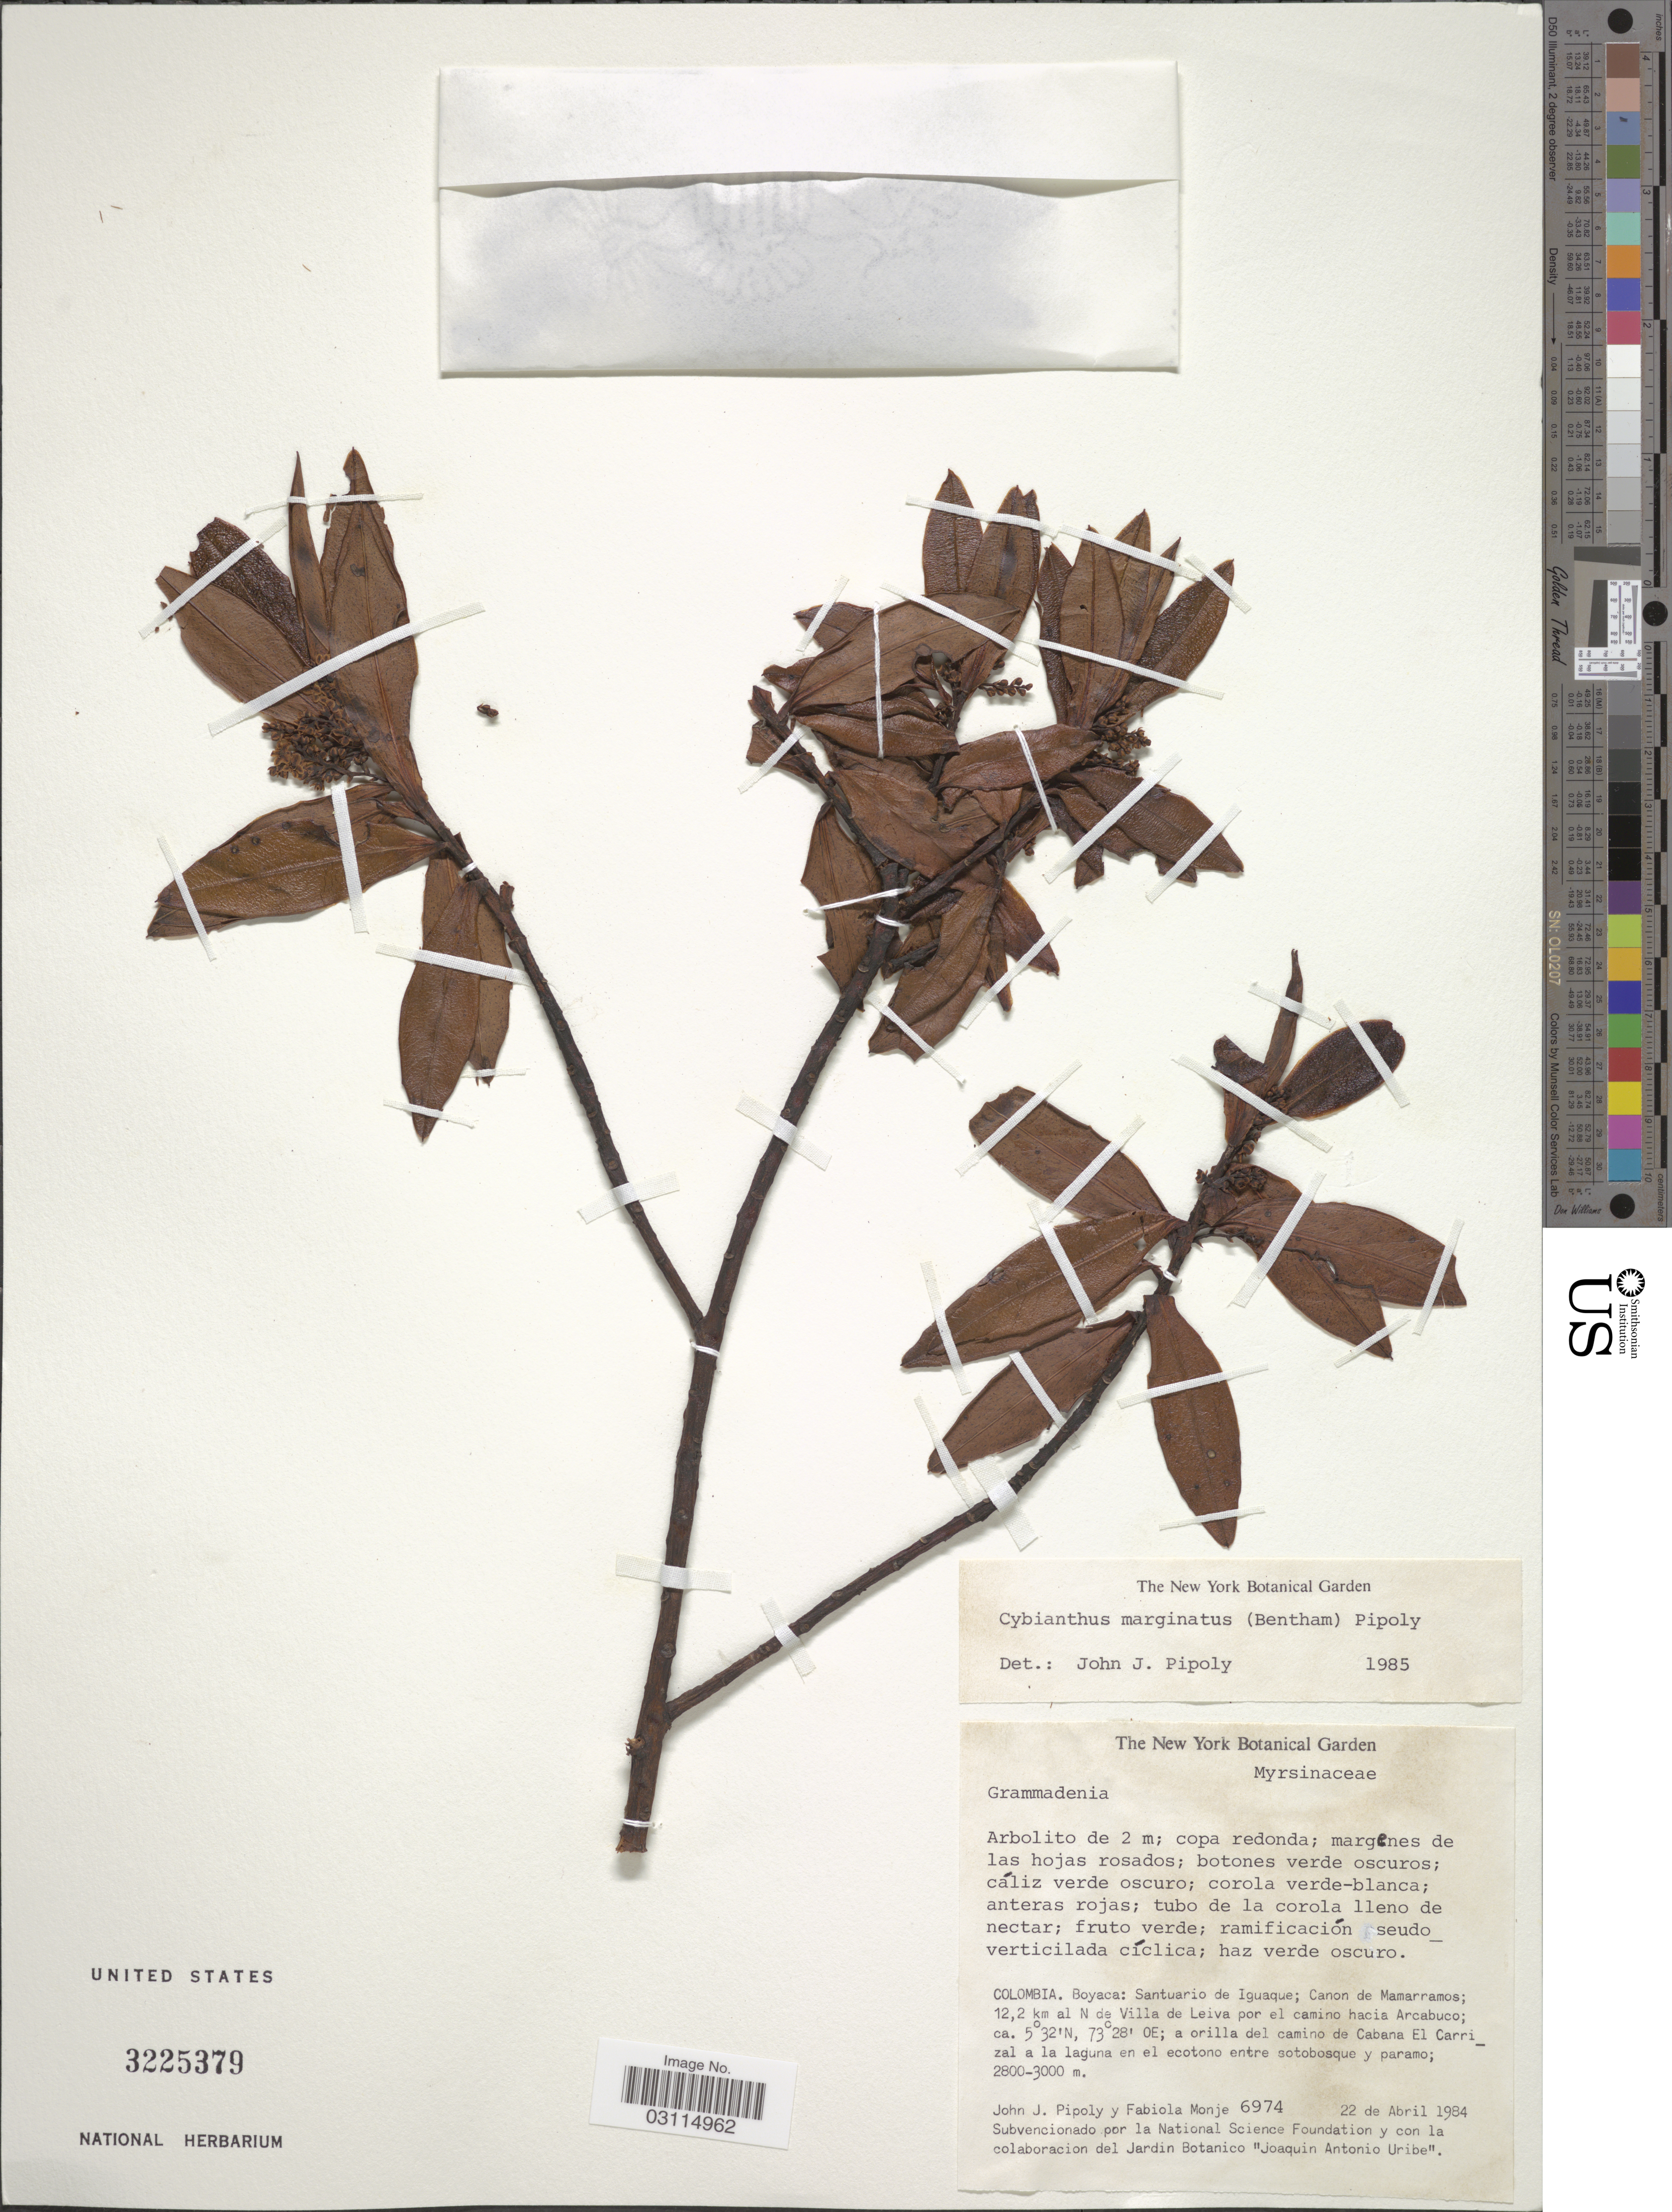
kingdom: Plantae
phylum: Tracheophyta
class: Magnoliopsida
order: Ericales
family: Primulaceae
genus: Cybianthus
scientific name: Cybianthus marginatus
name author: (Benth.) Pipoly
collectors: J. J. Pipoly & F. Monje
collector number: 6974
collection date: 1984-04-22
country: Colombia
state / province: Boyacá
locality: Santuario de Iguaque; Canon de Mamarramos; 12.2 km al N de Villa de Leiva por el camino hacia Arcabuco; a orilla del camino de Cabana El Carrizal a la laguna.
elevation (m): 2800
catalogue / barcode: US 3225379